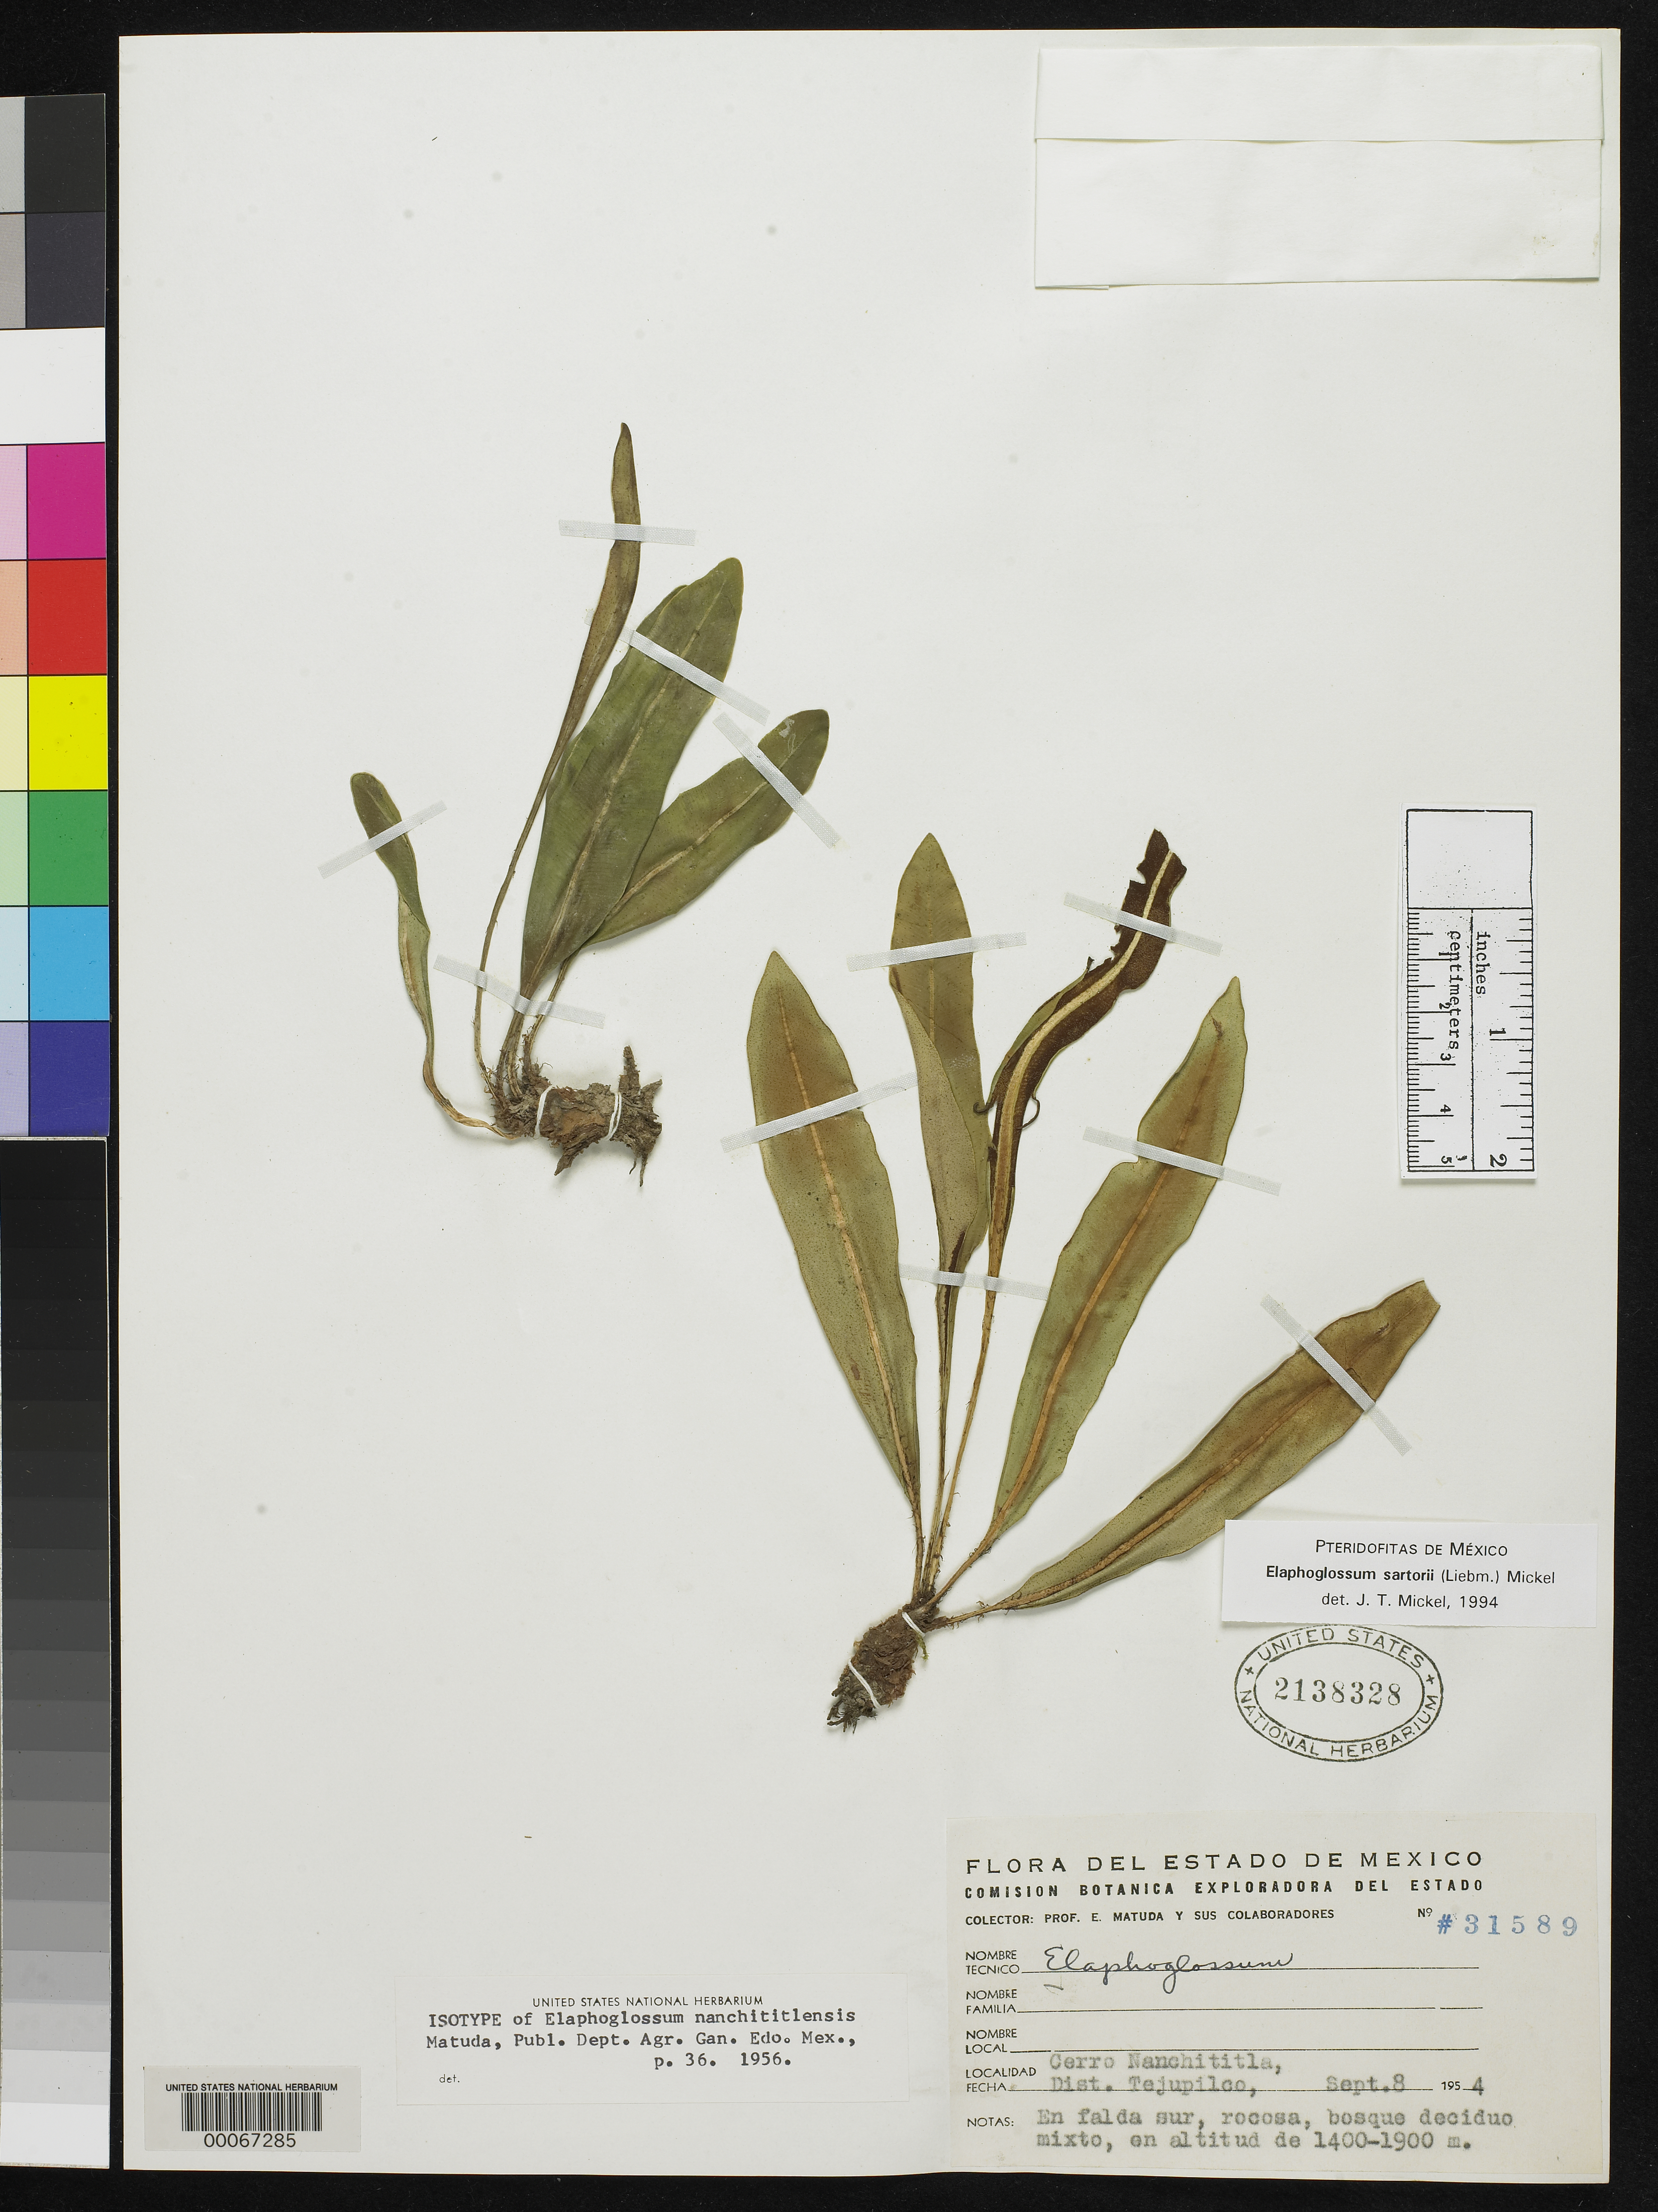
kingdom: Plantae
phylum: Tracheophyta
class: Polypodiopsida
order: Polypodiales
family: Dryopteridaceae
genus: Elaphoglossum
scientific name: Elaphoglossum nanchititlensis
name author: Matuda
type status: Isotype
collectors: E. Matuda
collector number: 31589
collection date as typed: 08 Sep 1954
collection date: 1954-09-08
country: Mexico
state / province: México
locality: Tejupilco, Cerro Nanchititla.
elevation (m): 1400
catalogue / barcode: US 2138328